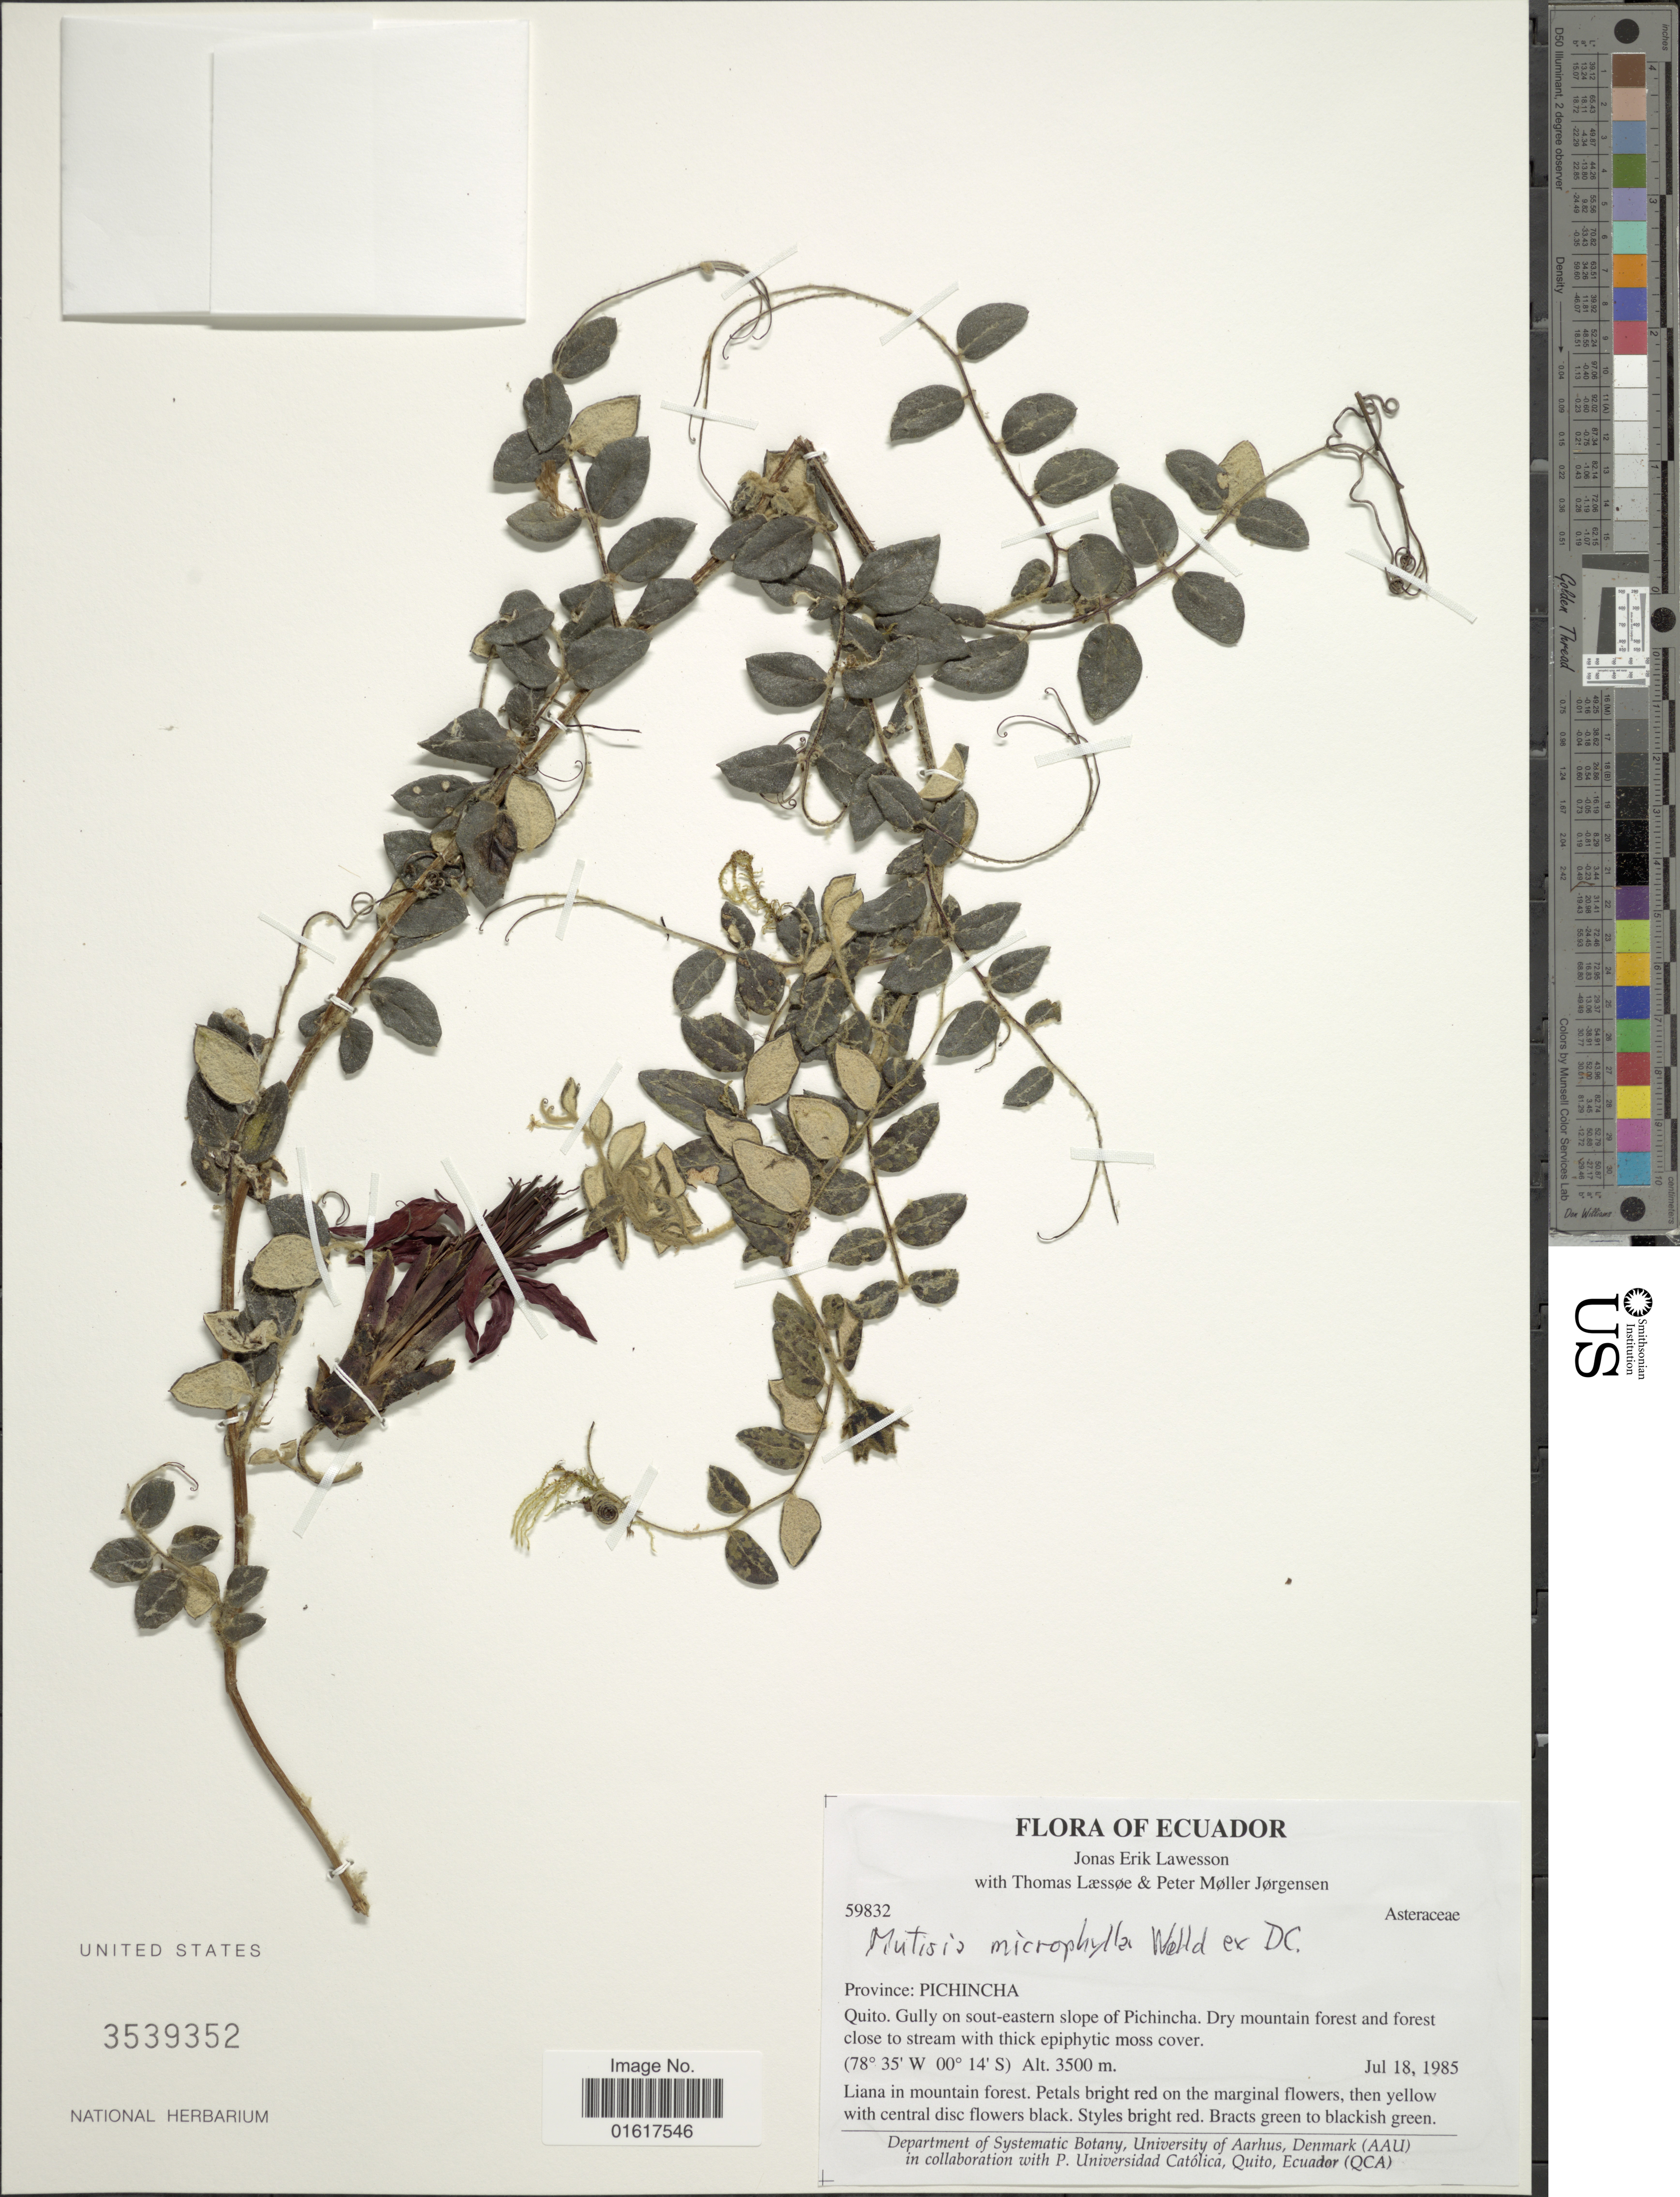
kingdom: Plantae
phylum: Tracheophyta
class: Magnoliopsida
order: Asterales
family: Asteraceae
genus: Mutisia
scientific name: Mutisia microcephala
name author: Sodiro ex Cabrera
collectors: J. Lawesson, T. Laessøe & P. Jörgensen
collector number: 59832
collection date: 1985-07-18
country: Ecuador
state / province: Pichincha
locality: Quito. Gully on sout-eastern slope of Pichincha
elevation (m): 3500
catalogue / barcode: US 3539352